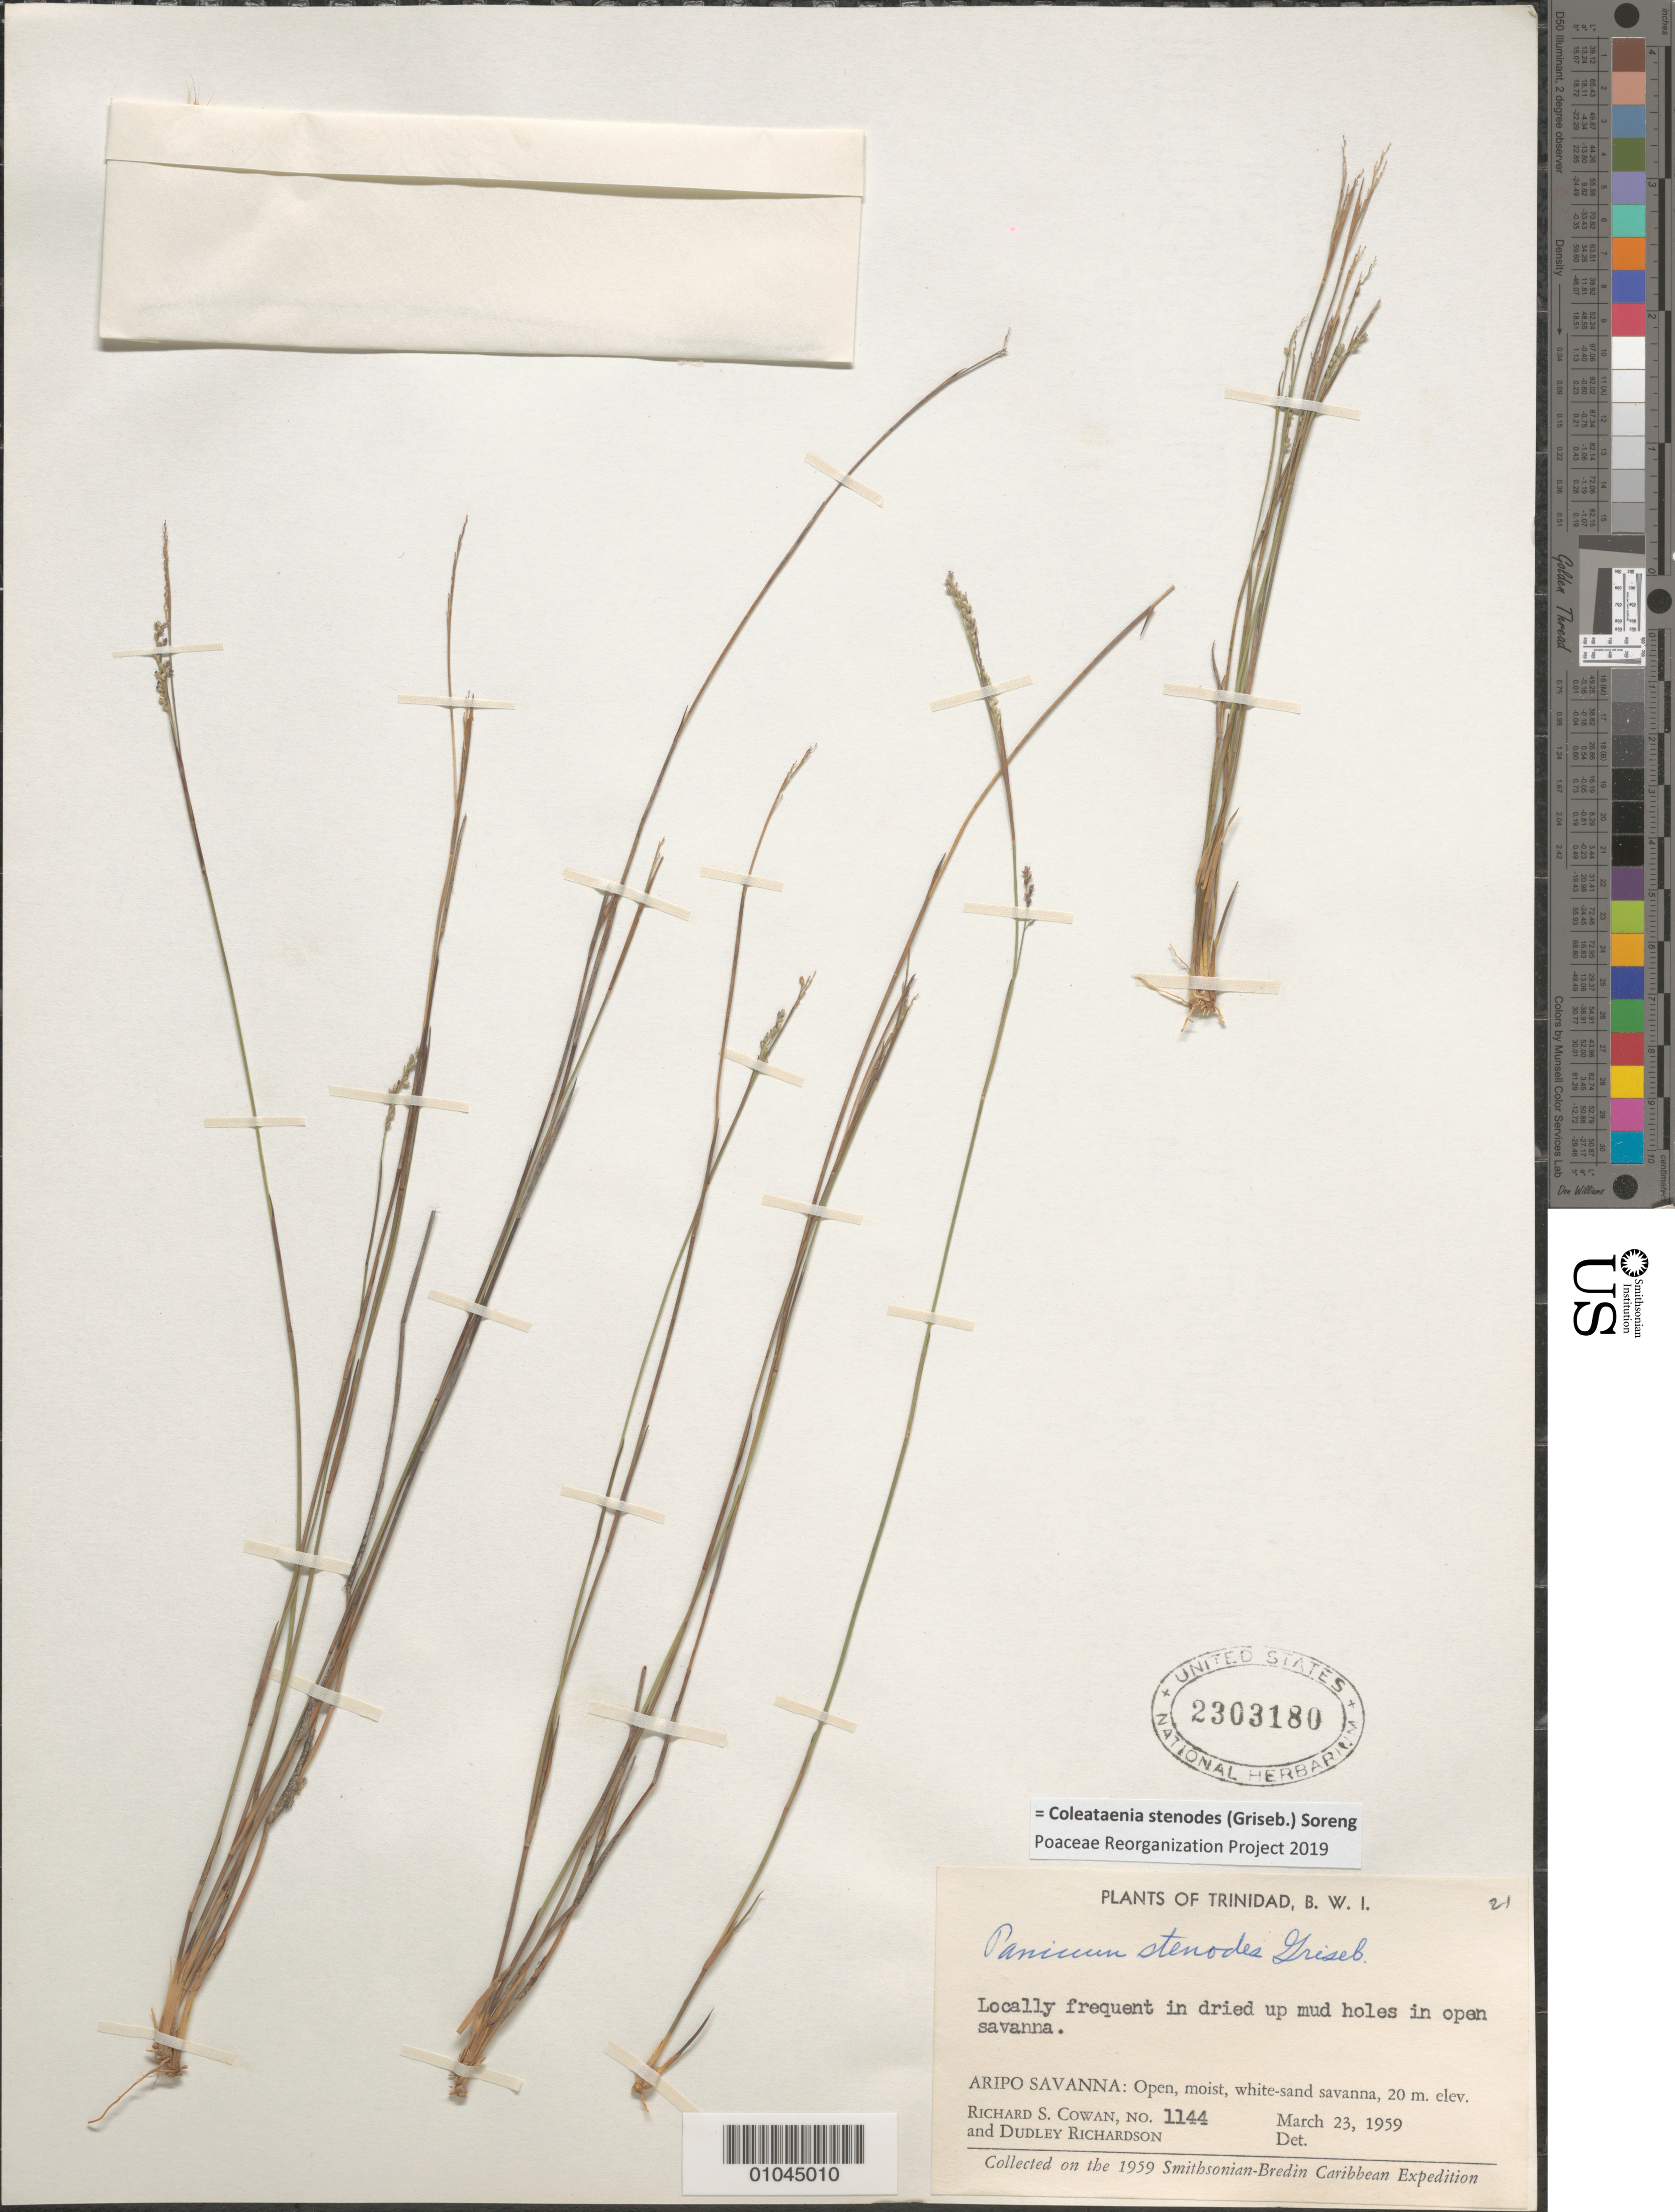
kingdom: Plantae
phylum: Tracheophyta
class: Liliopsida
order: Poales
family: Poaceae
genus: Panicum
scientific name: Panicum stenodes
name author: Griseb.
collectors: R. S. Cowan & D. Richardson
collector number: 1144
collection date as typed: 23 Mar 1959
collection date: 1959-03-23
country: Trinidad and Tobago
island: Trinidad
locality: Aripo Savanna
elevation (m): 20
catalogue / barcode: US 2303180